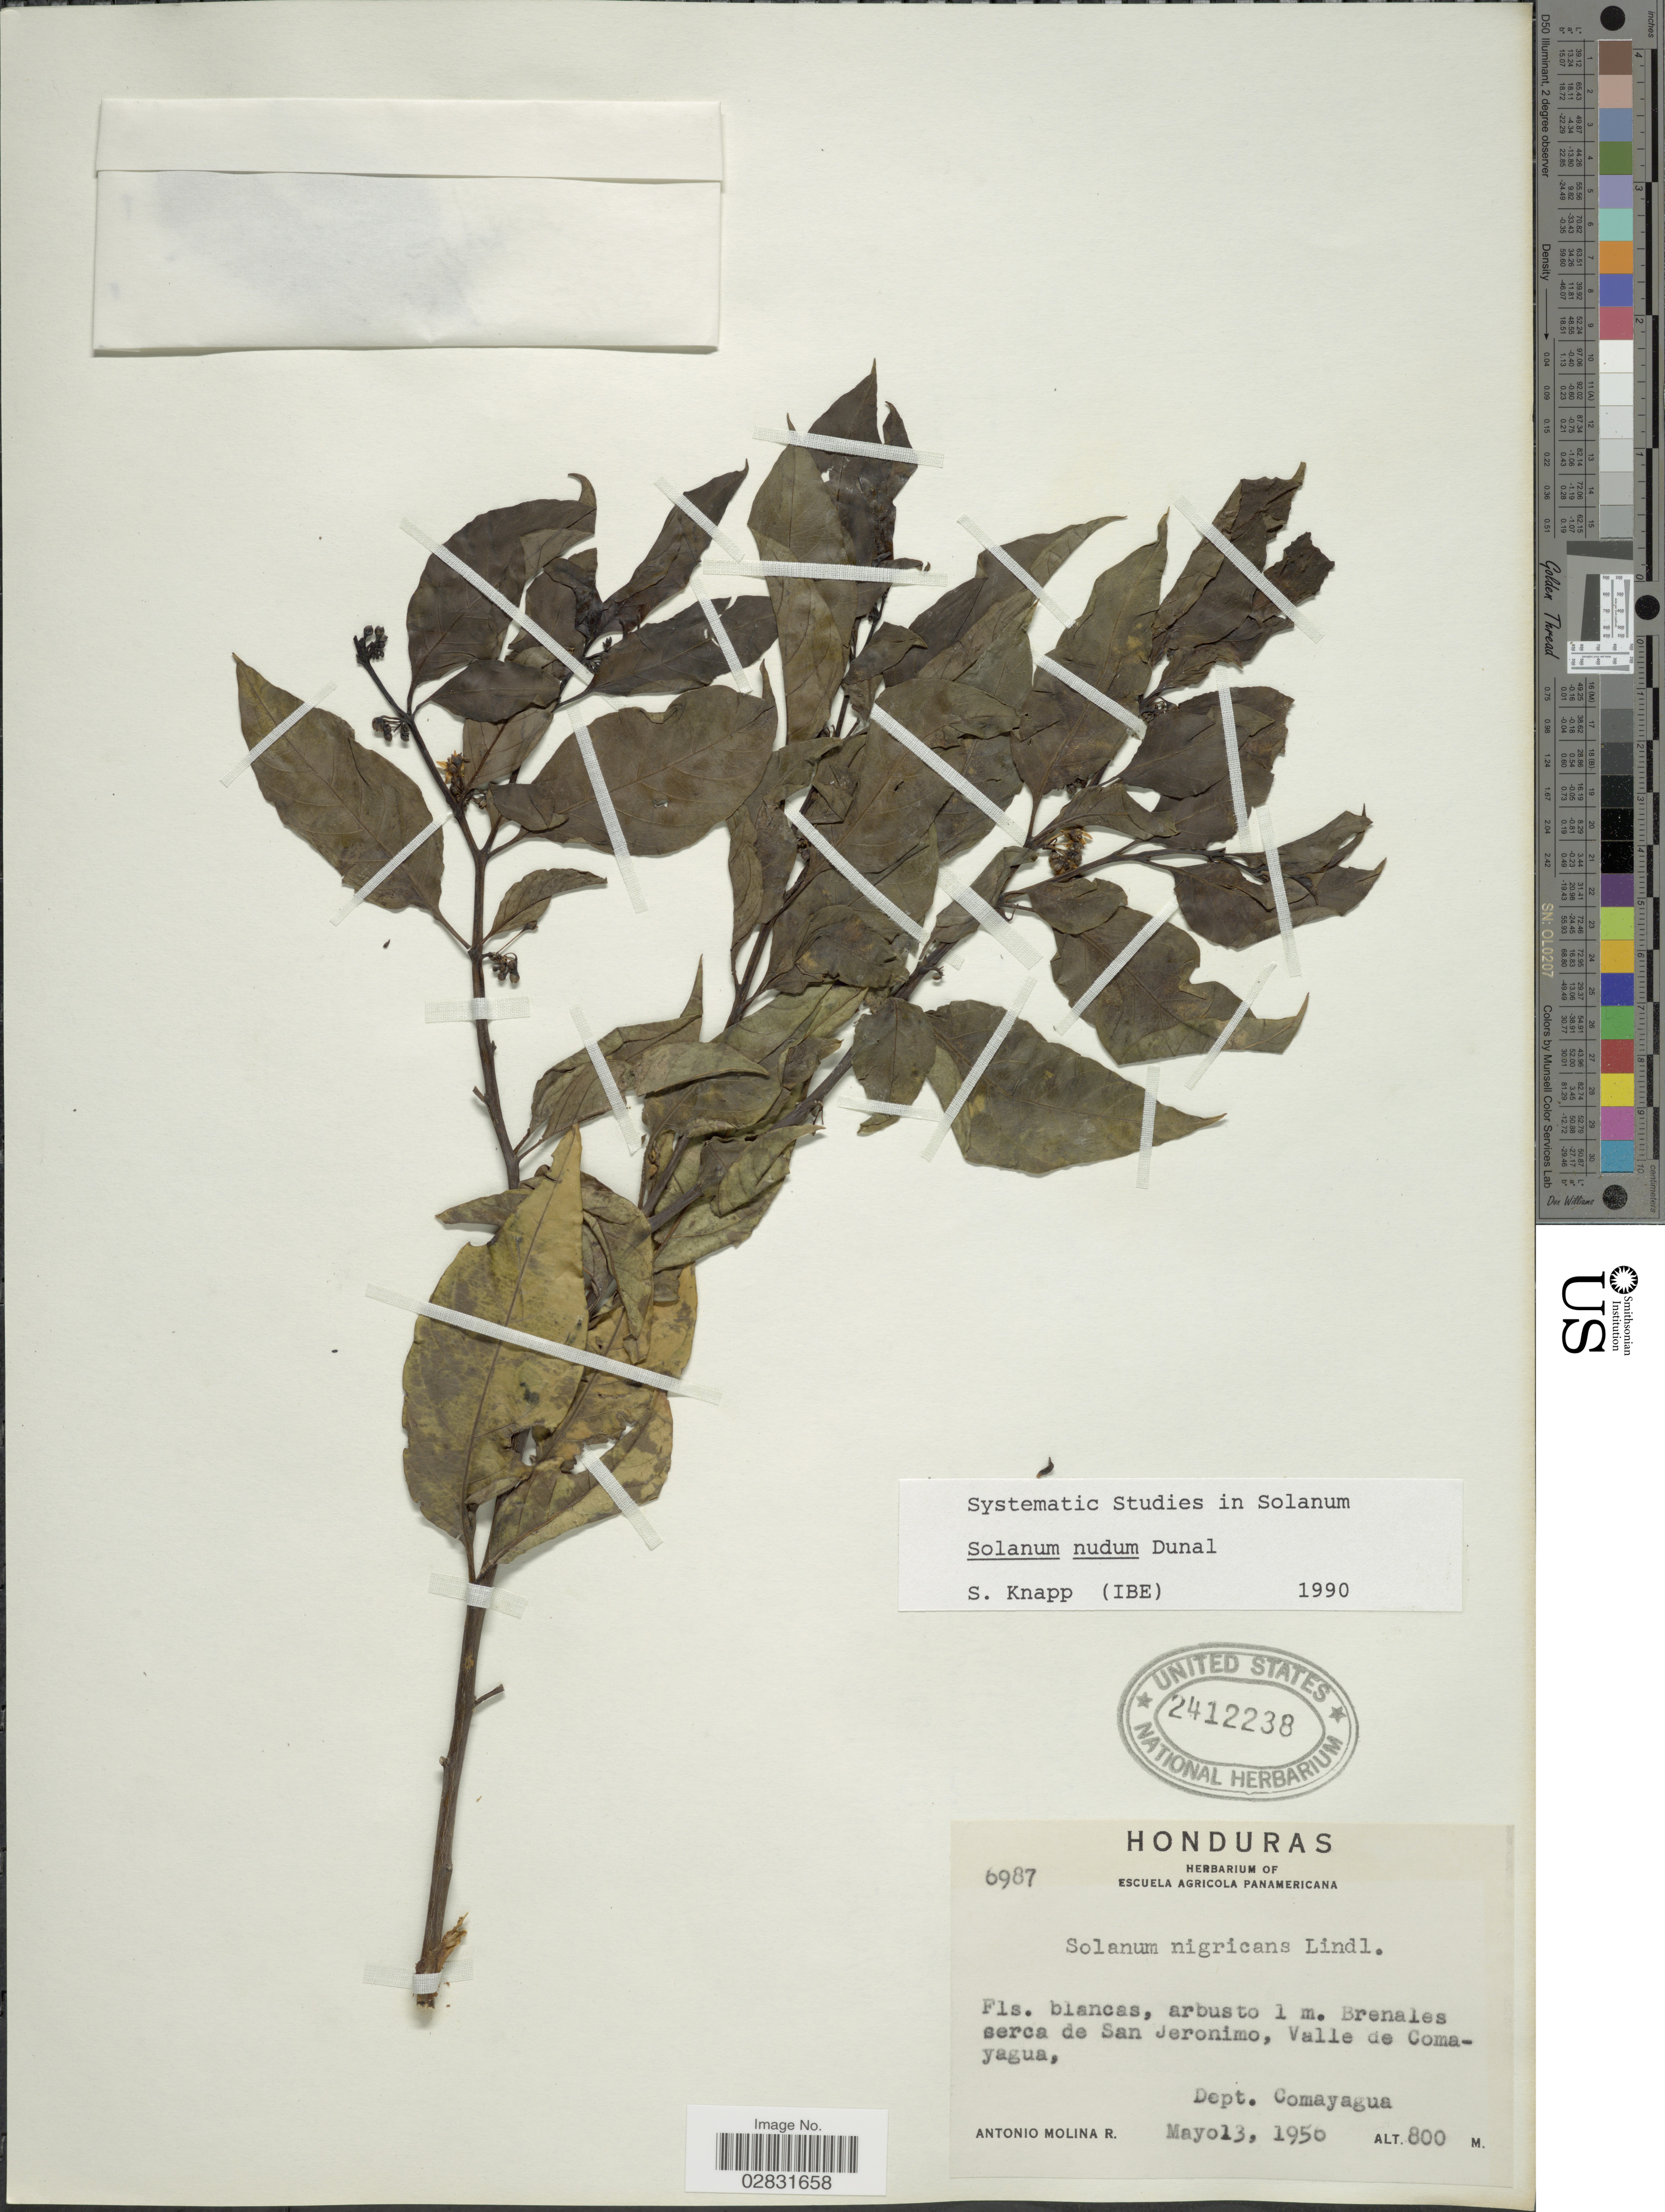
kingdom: Plantae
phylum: Tracheophyta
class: Magnoliopsida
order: Solanales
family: Solanaceae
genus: Solanum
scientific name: Solanum nudum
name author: Humb. & Bonpl. ex Dunal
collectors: A. Molina R.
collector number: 6987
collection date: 1950-05-13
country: Honduras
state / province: Comayagua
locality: Brenales cerca de San Jeronimo, Valle de Comayagua, Dept. Comayagua.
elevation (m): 800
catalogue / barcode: US 2412238